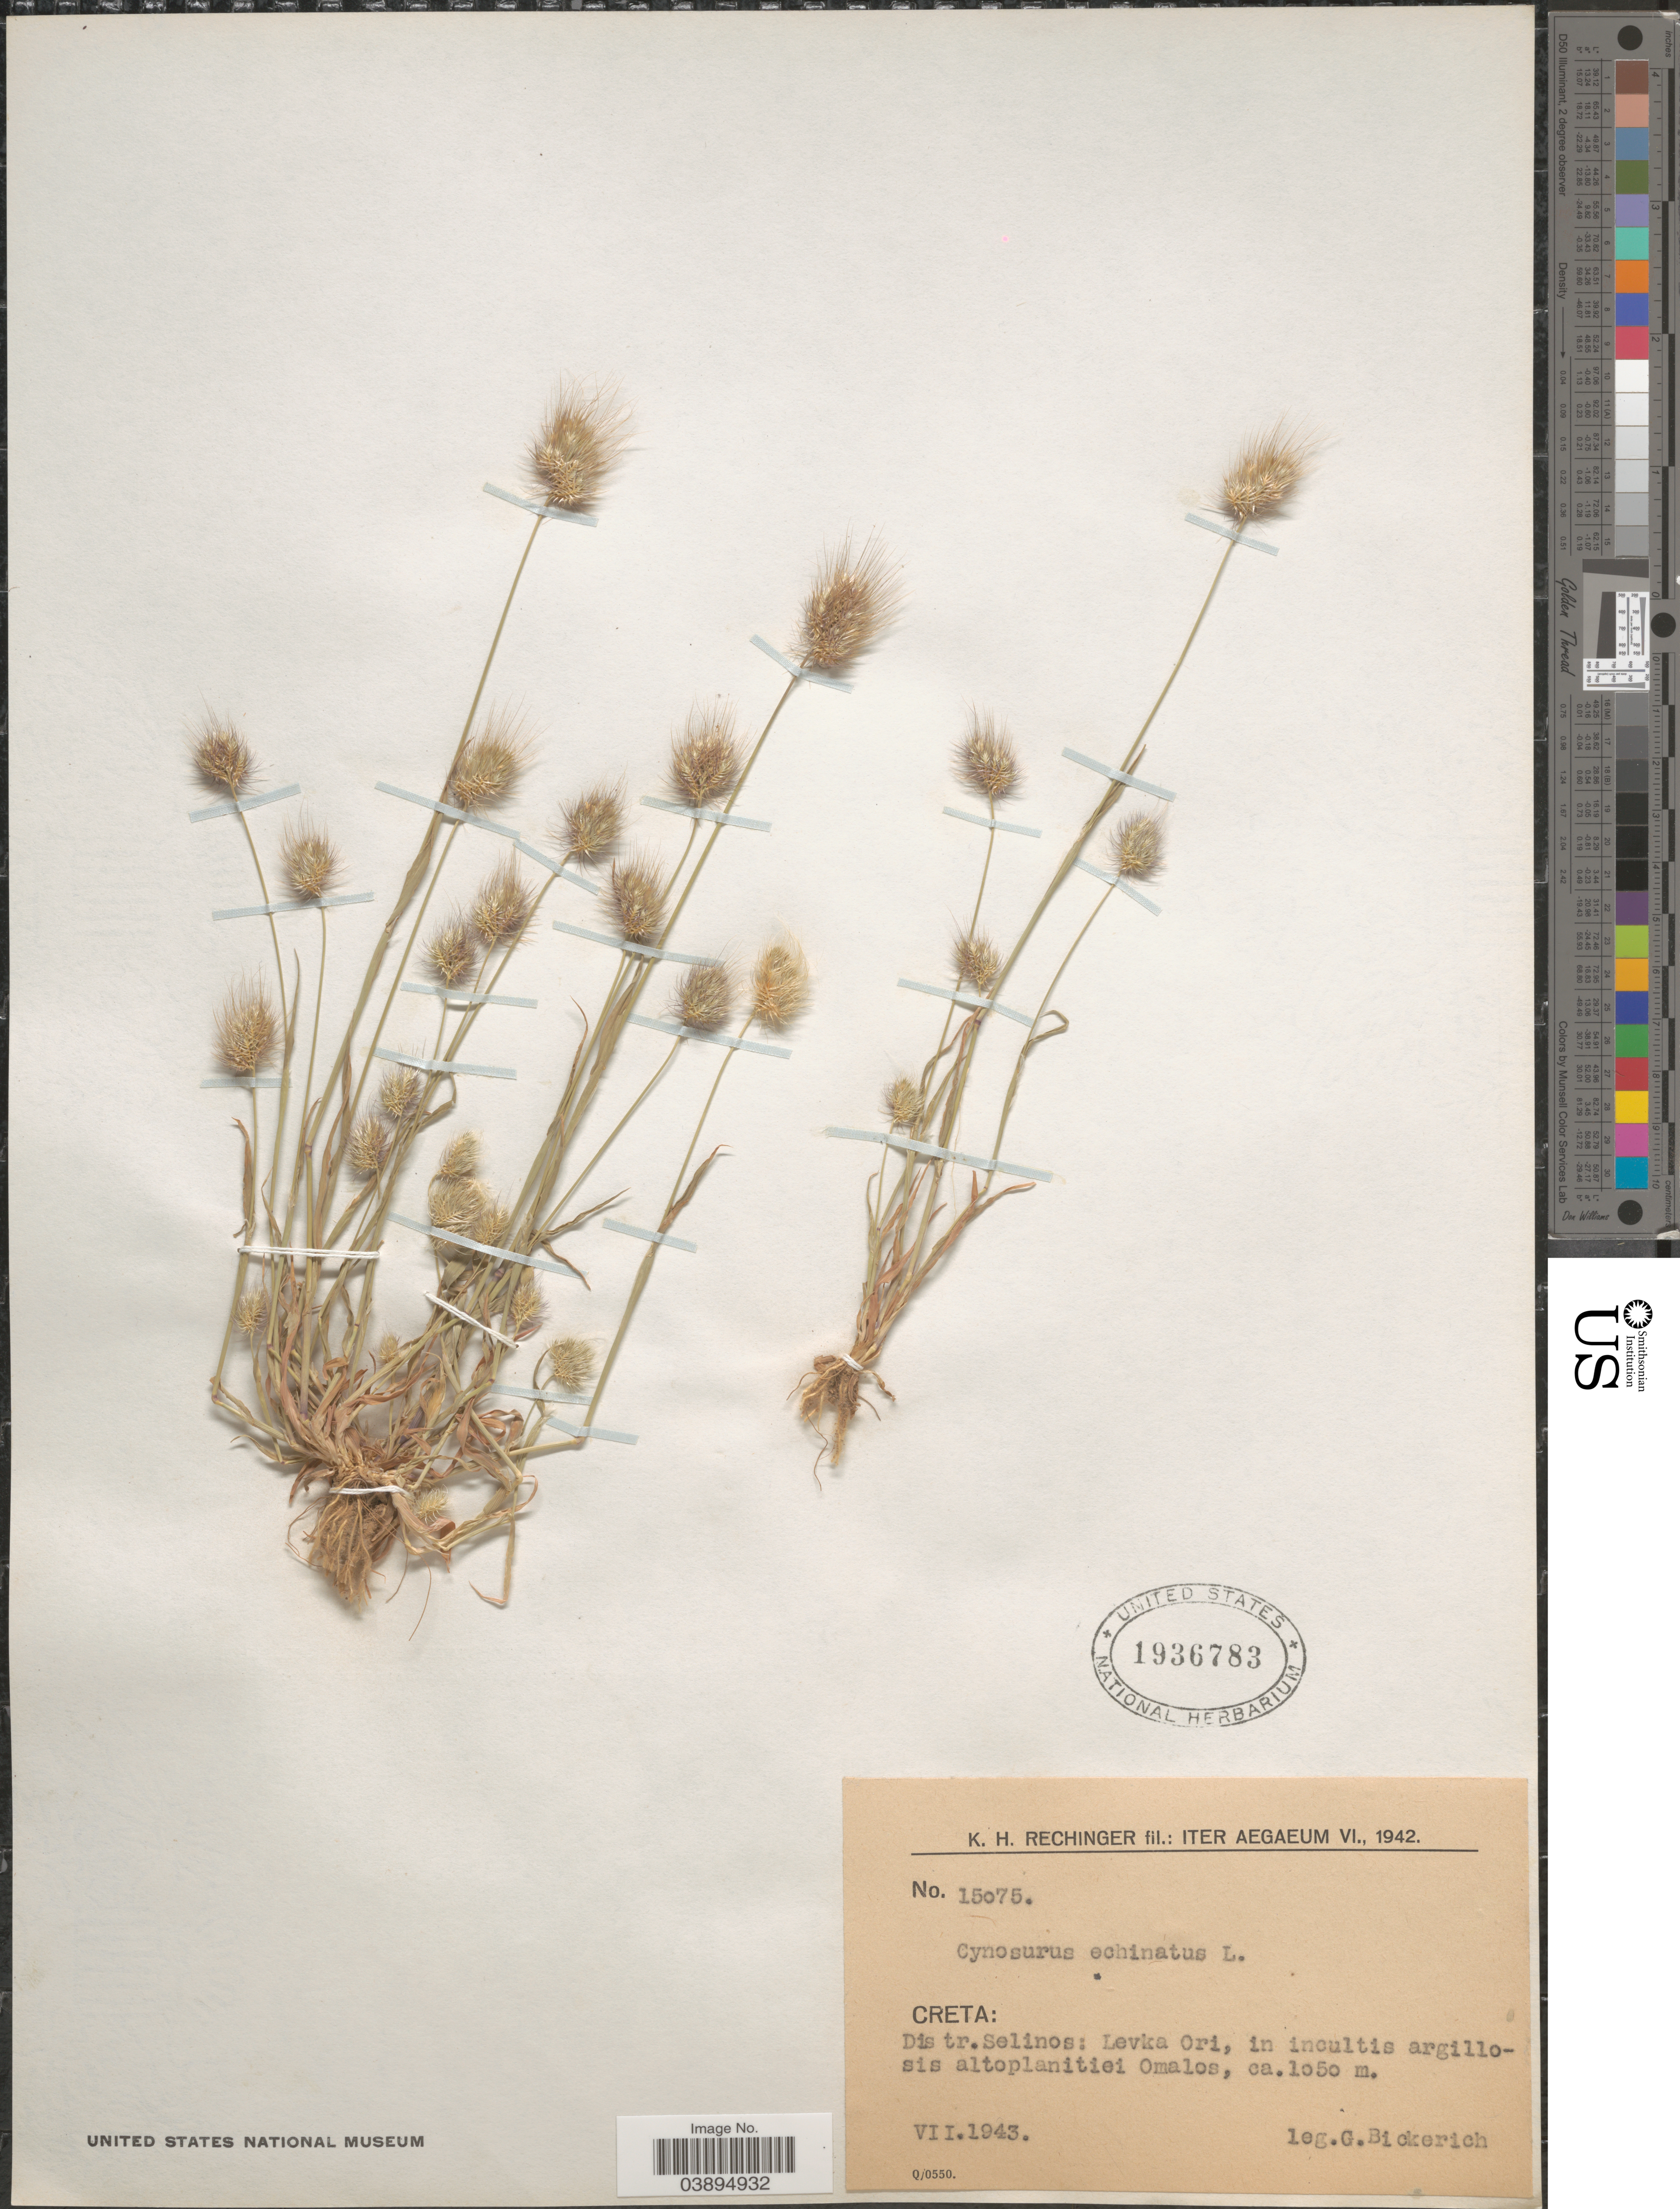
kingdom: Plantae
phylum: Tracheophyta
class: Liliopsida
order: Poales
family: Poaceae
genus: Cynosurus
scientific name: Cynosurus echinatus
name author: L.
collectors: Bickerich, G.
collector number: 15075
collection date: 1943-07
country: Greece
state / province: Crete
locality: Creta: Dis tr. Selinos: Levka Ori, in incultis argillosis altoplanitiei Omalos.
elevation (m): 1050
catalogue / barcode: US 1936783